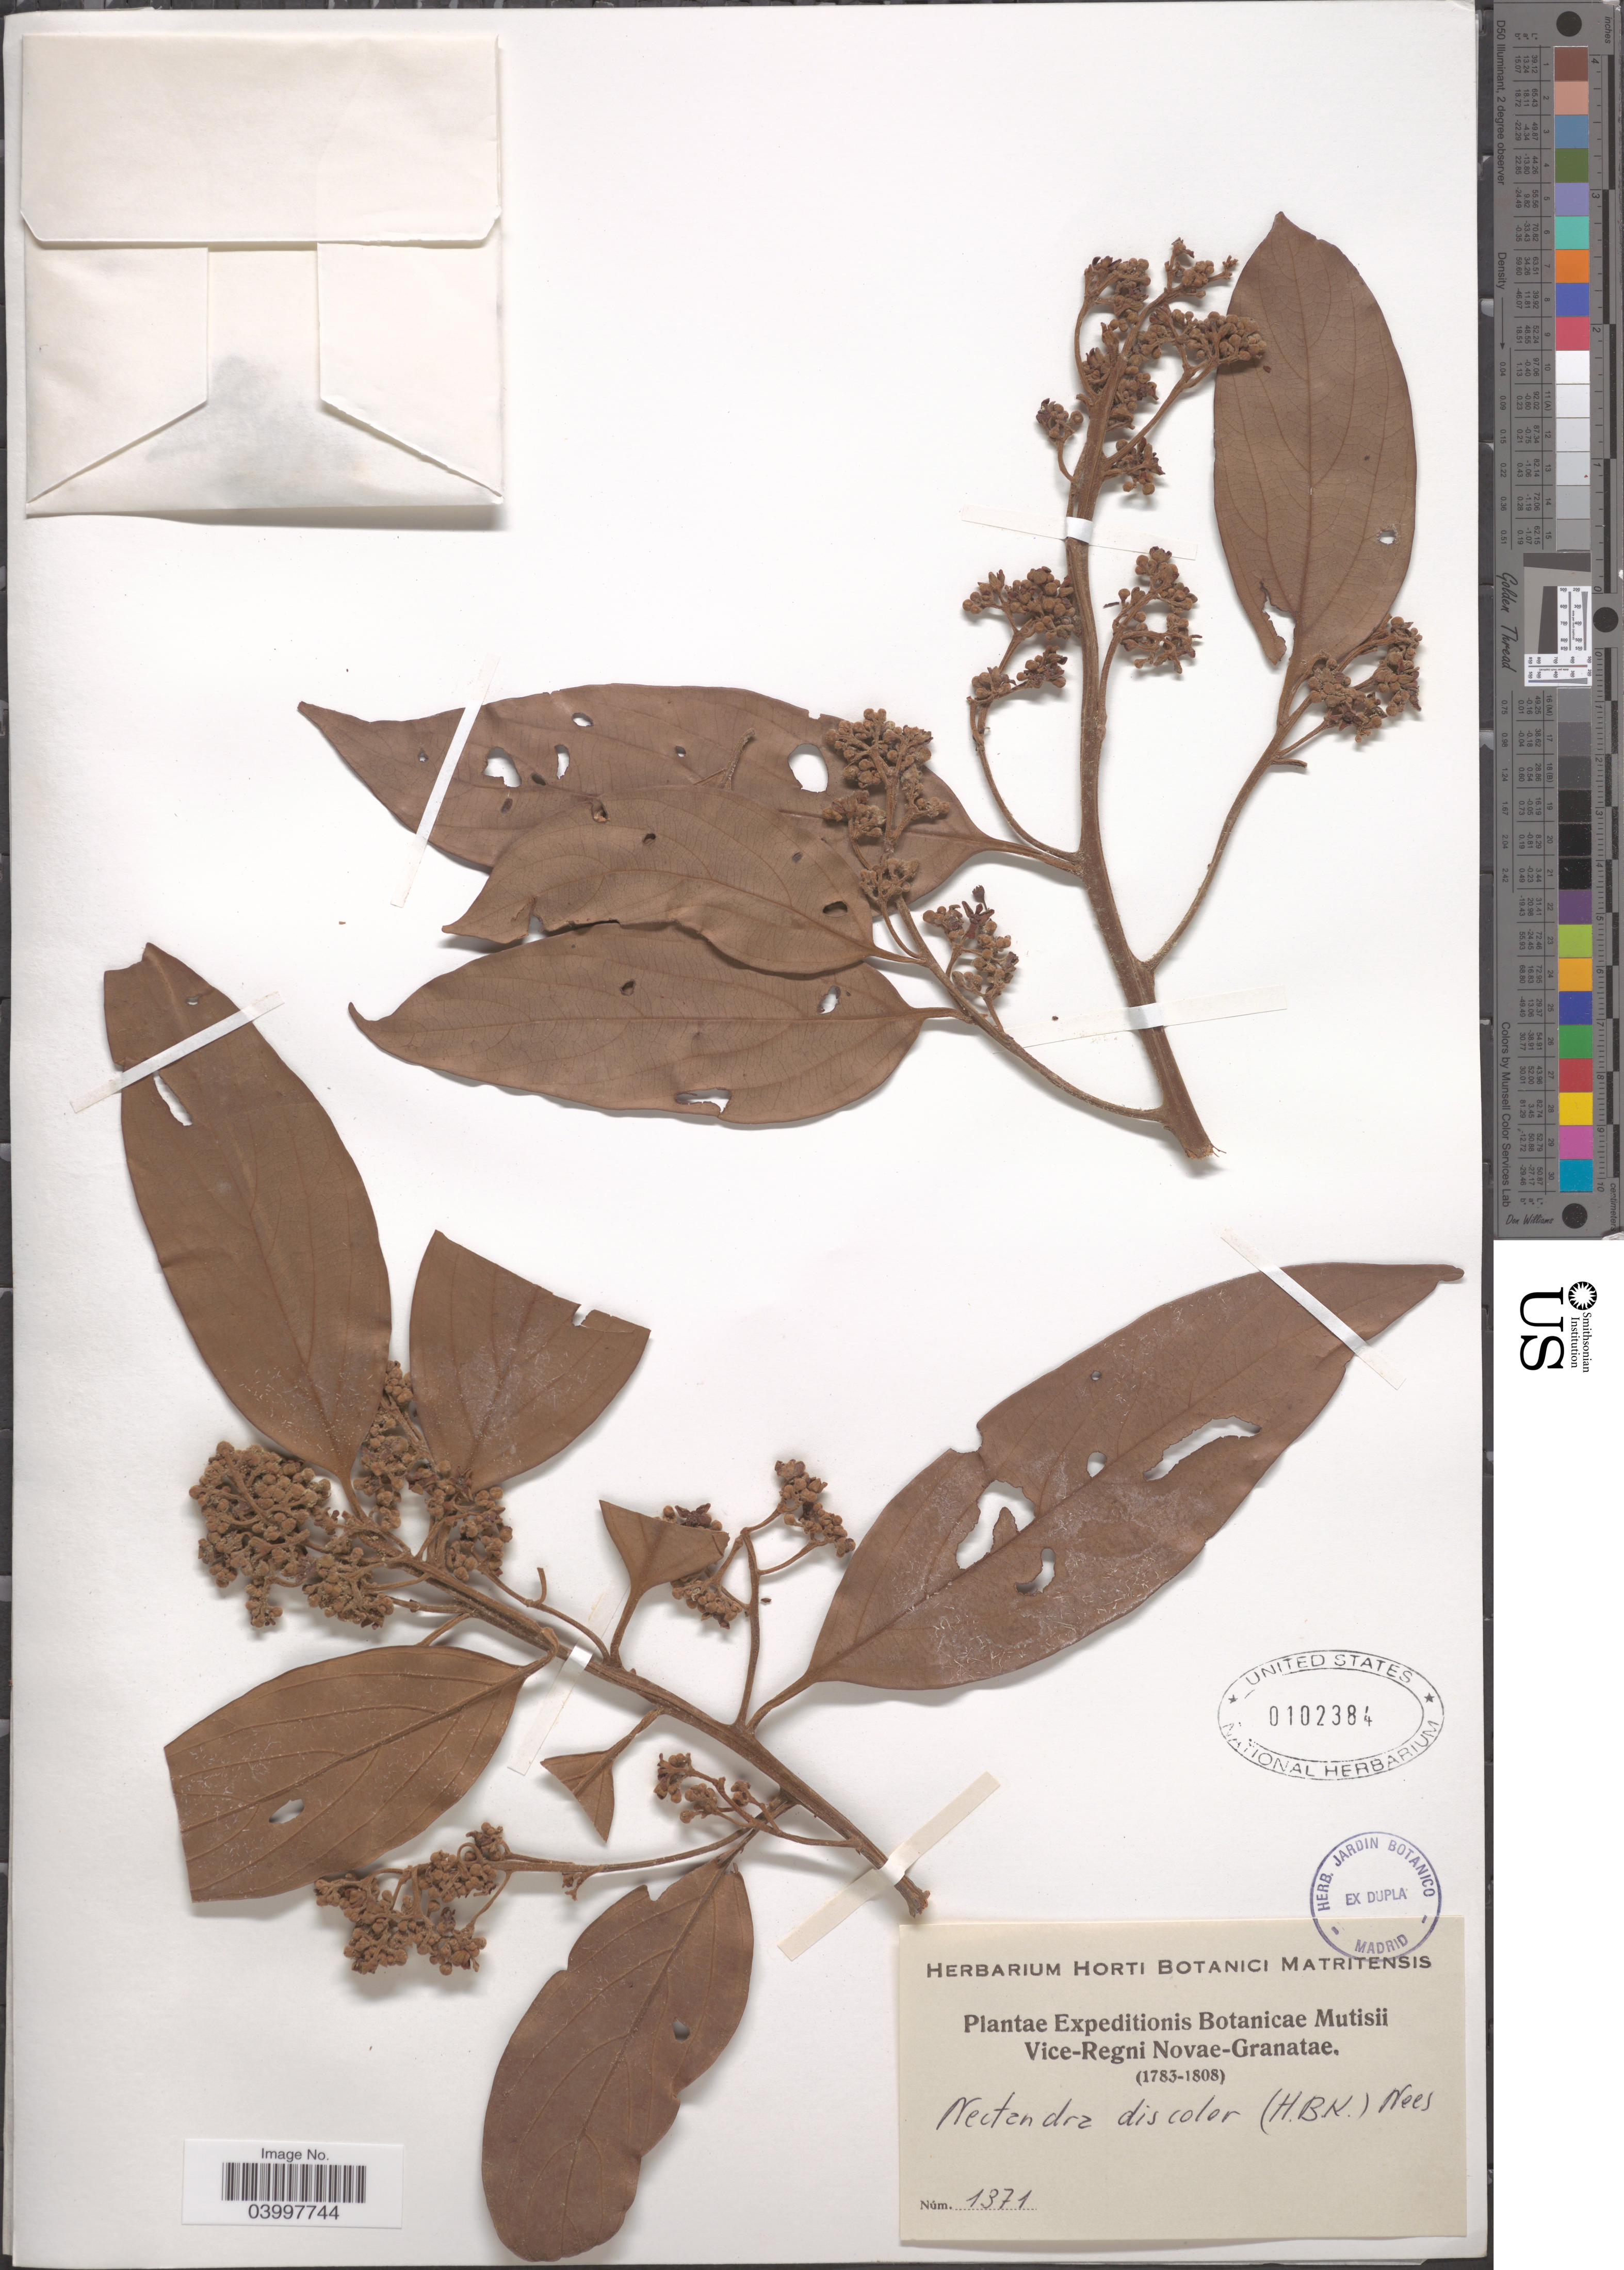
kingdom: Plantae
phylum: Tracheophyta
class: Magnoliopsida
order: Laurales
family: Lauraceae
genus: Ocotea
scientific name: Ocotea discolor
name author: (Kunth & Nees) Nees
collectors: Expeditions Botanicae Mutisii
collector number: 1371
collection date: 1783/1808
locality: Vice-Regni Novae-Granatae.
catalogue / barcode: US 102384